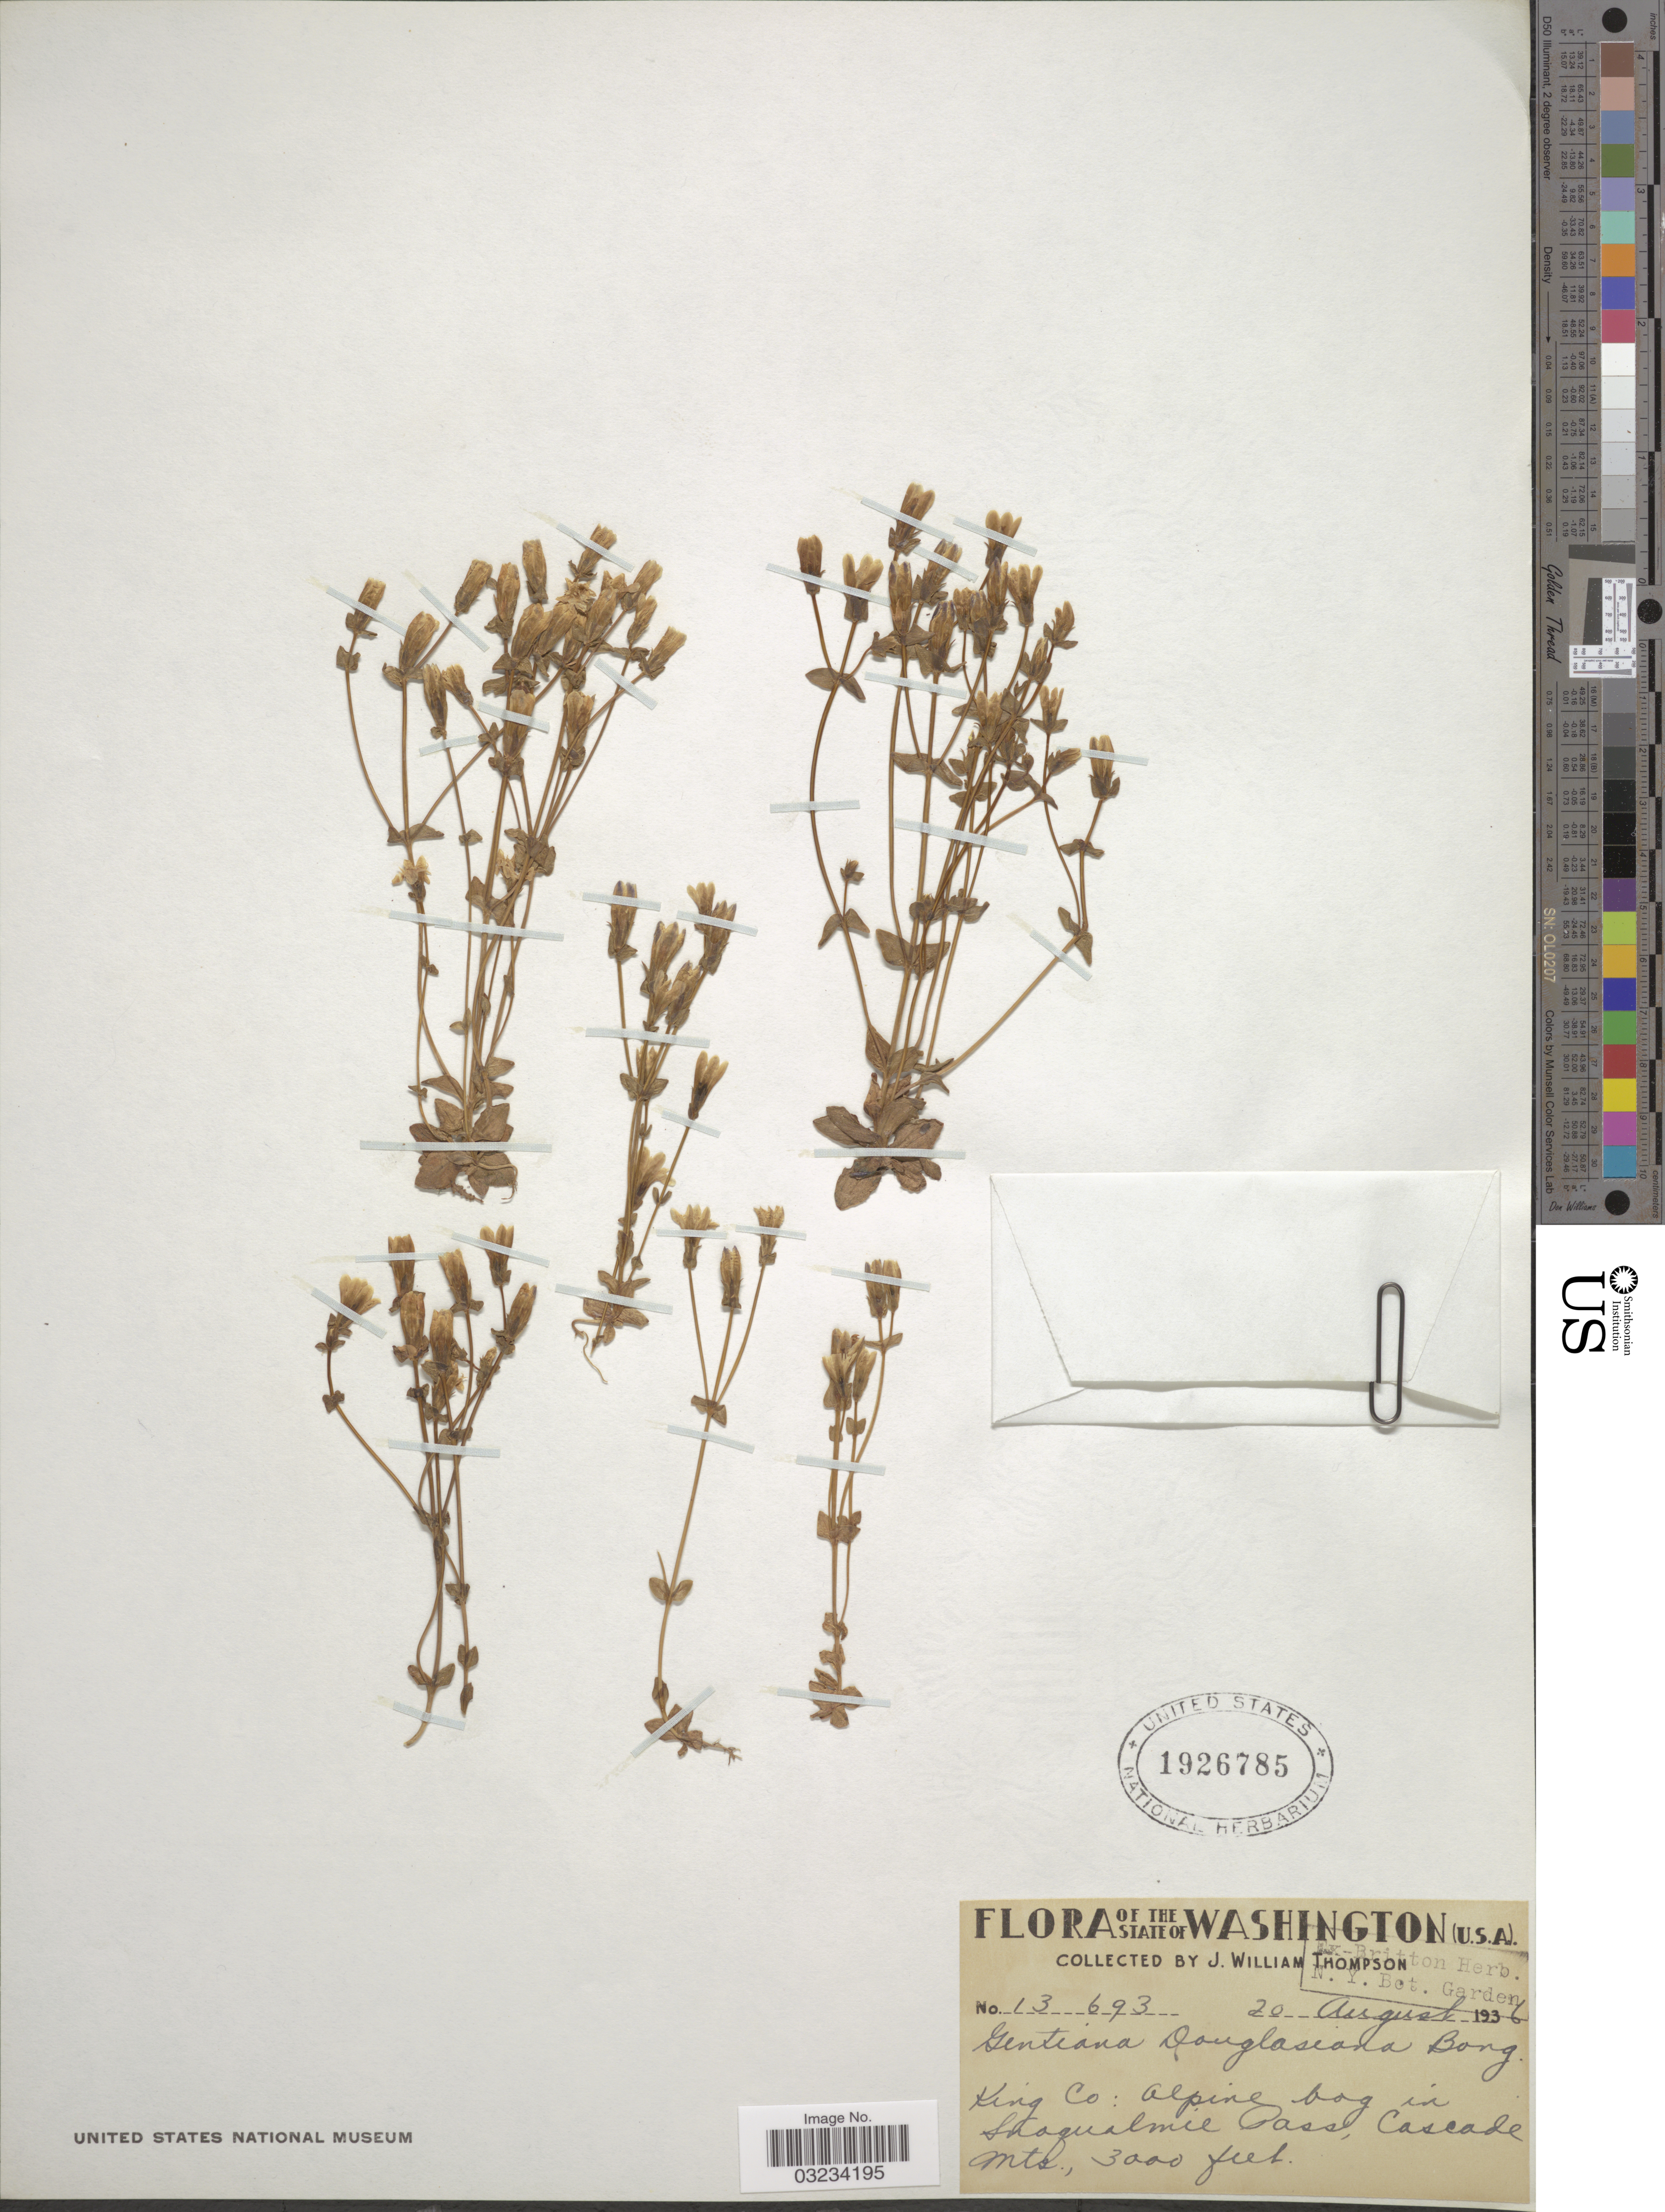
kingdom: Plantae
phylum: Tracheophyta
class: Magnoliopsida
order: Gentianales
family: Gentianaceae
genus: Gentiana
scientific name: Gentiana douglasiana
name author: Bong.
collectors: J. W. Thompson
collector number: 13693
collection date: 1936-08-20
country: United States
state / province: Washington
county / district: King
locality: King Co: Alpine bog in Snoqualmie Pass, Cascade Mts.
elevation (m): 914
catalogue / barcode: US 1926785